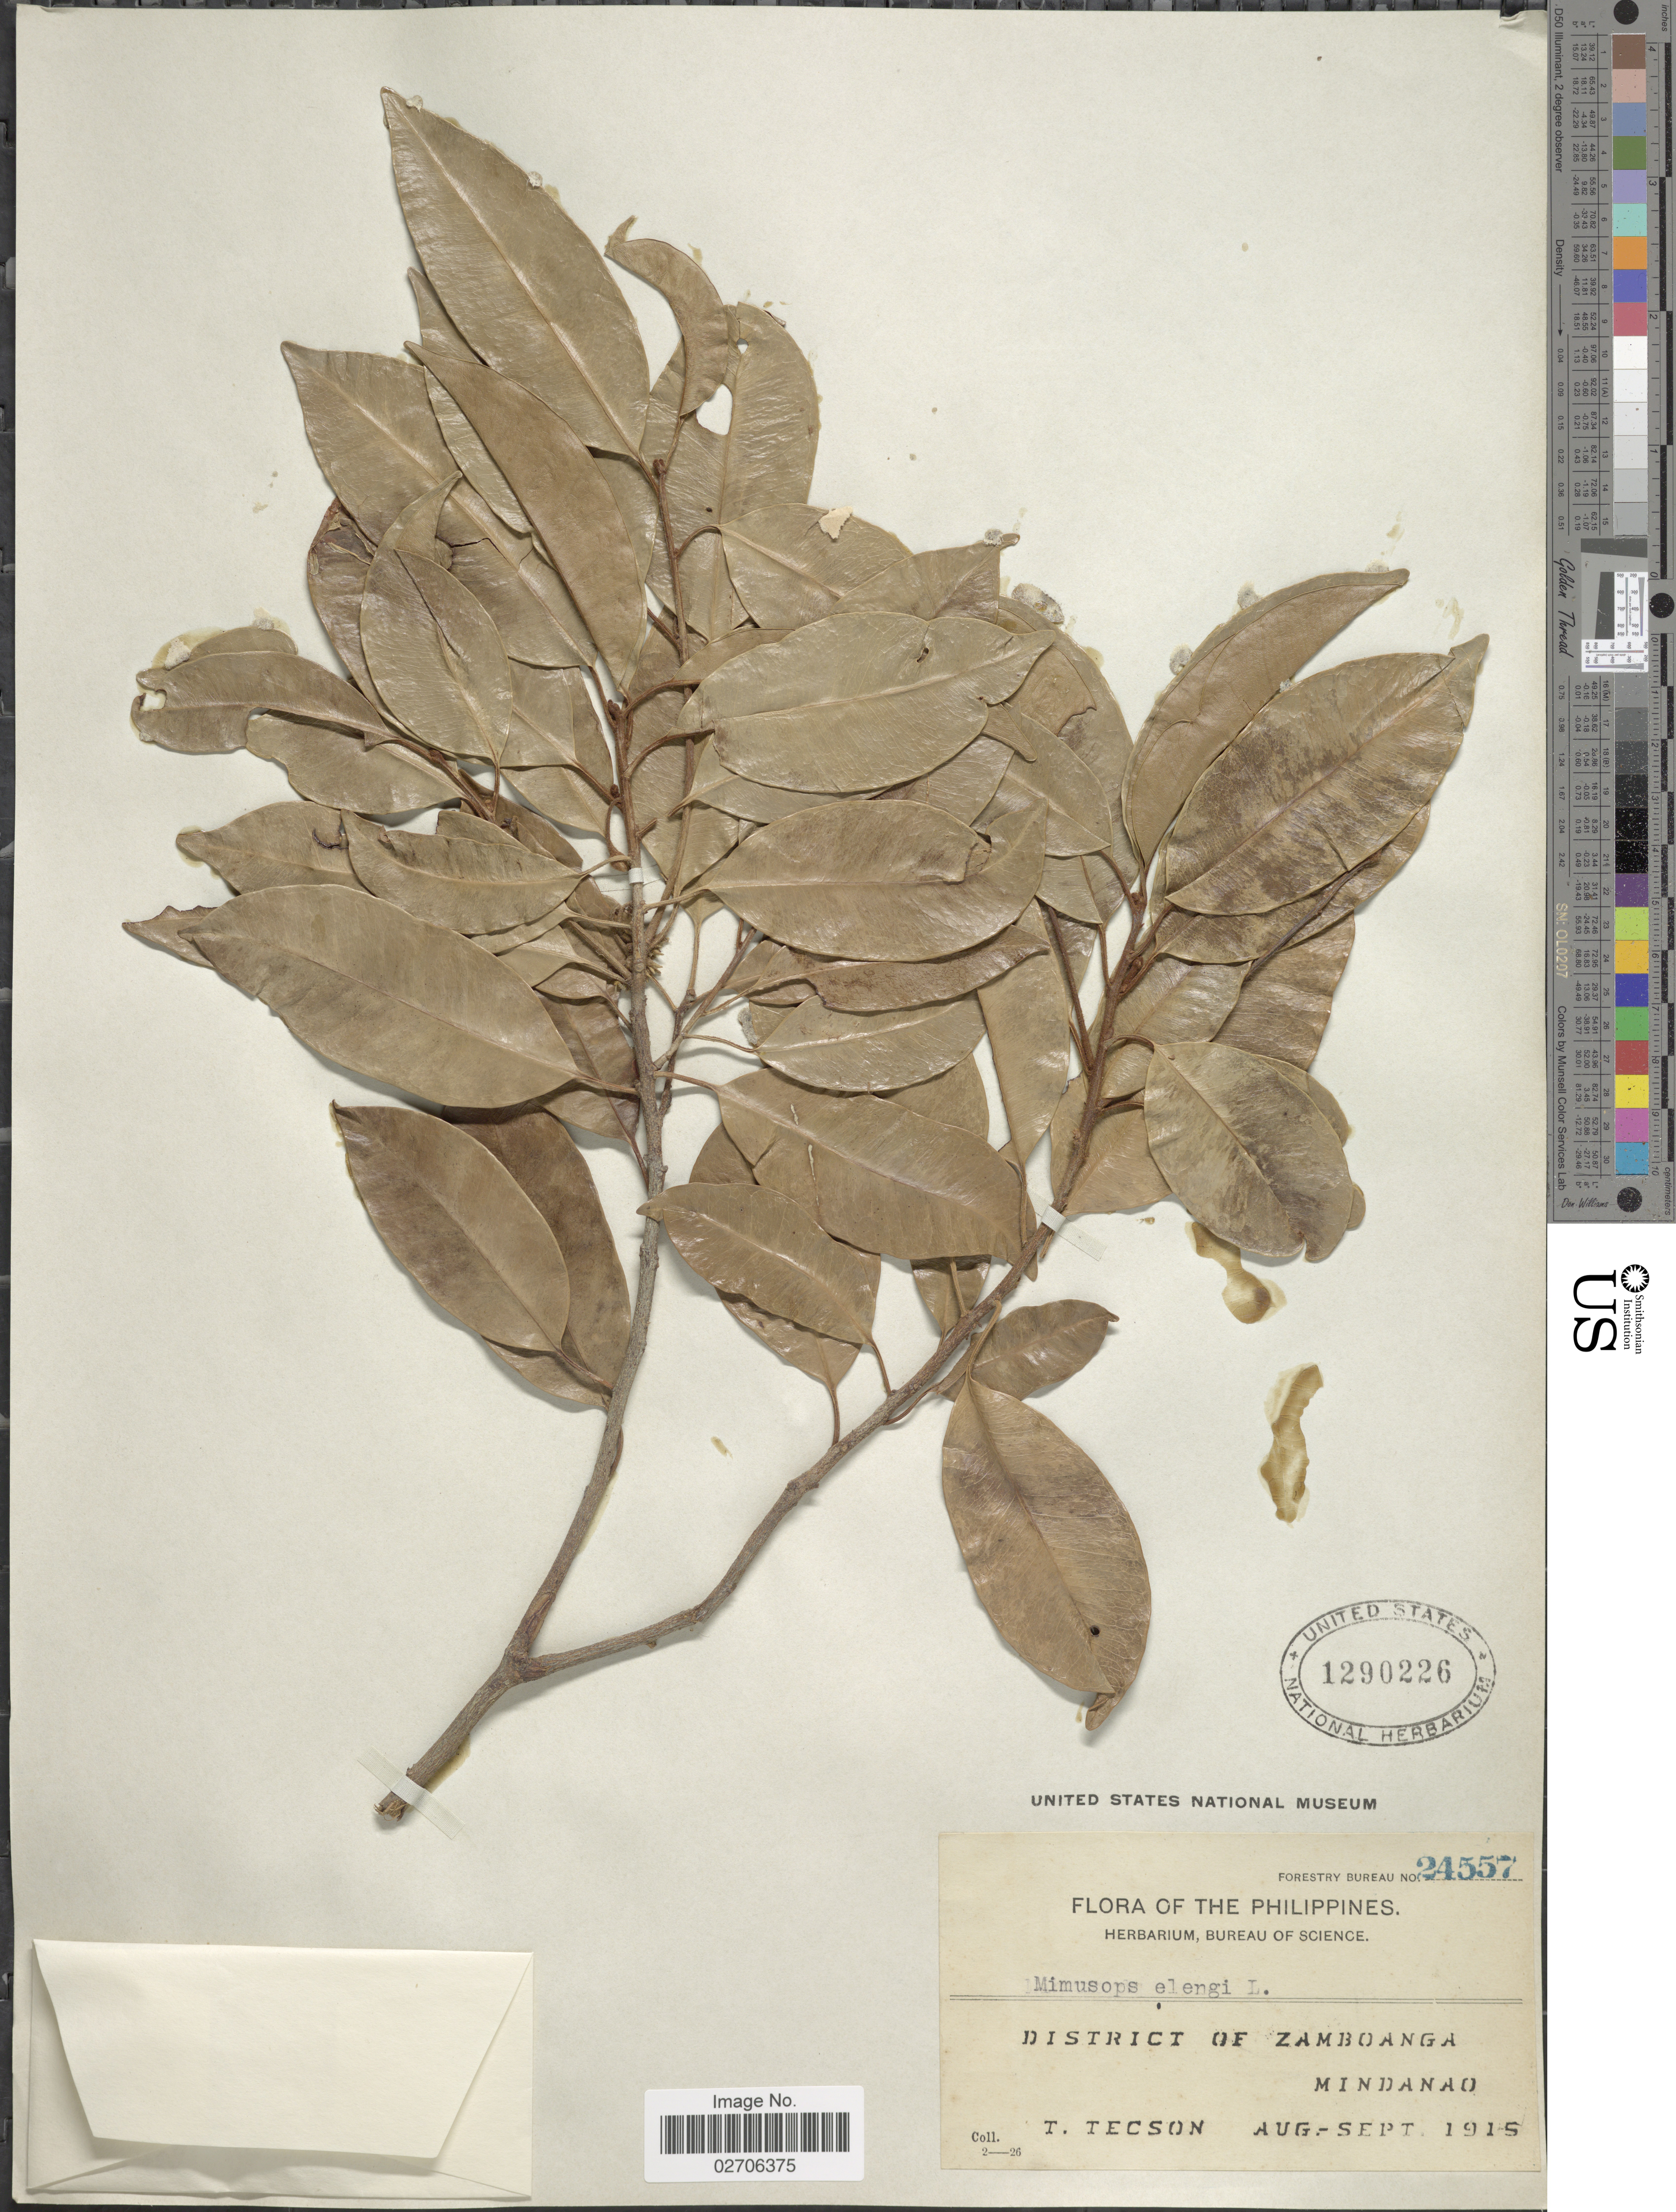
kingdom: Plantae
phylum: Tracheophyta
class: Magnoliopsida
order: Ericales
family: Sapotaceae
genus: Mimusops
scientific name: Mimusops djave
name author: Engl.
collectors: T. Tecson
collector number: Forestry Bureau 24557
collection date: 1915-08/1915-09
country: Philippines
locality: District of Zamboanga, Mindanao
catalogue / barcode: US 1290226